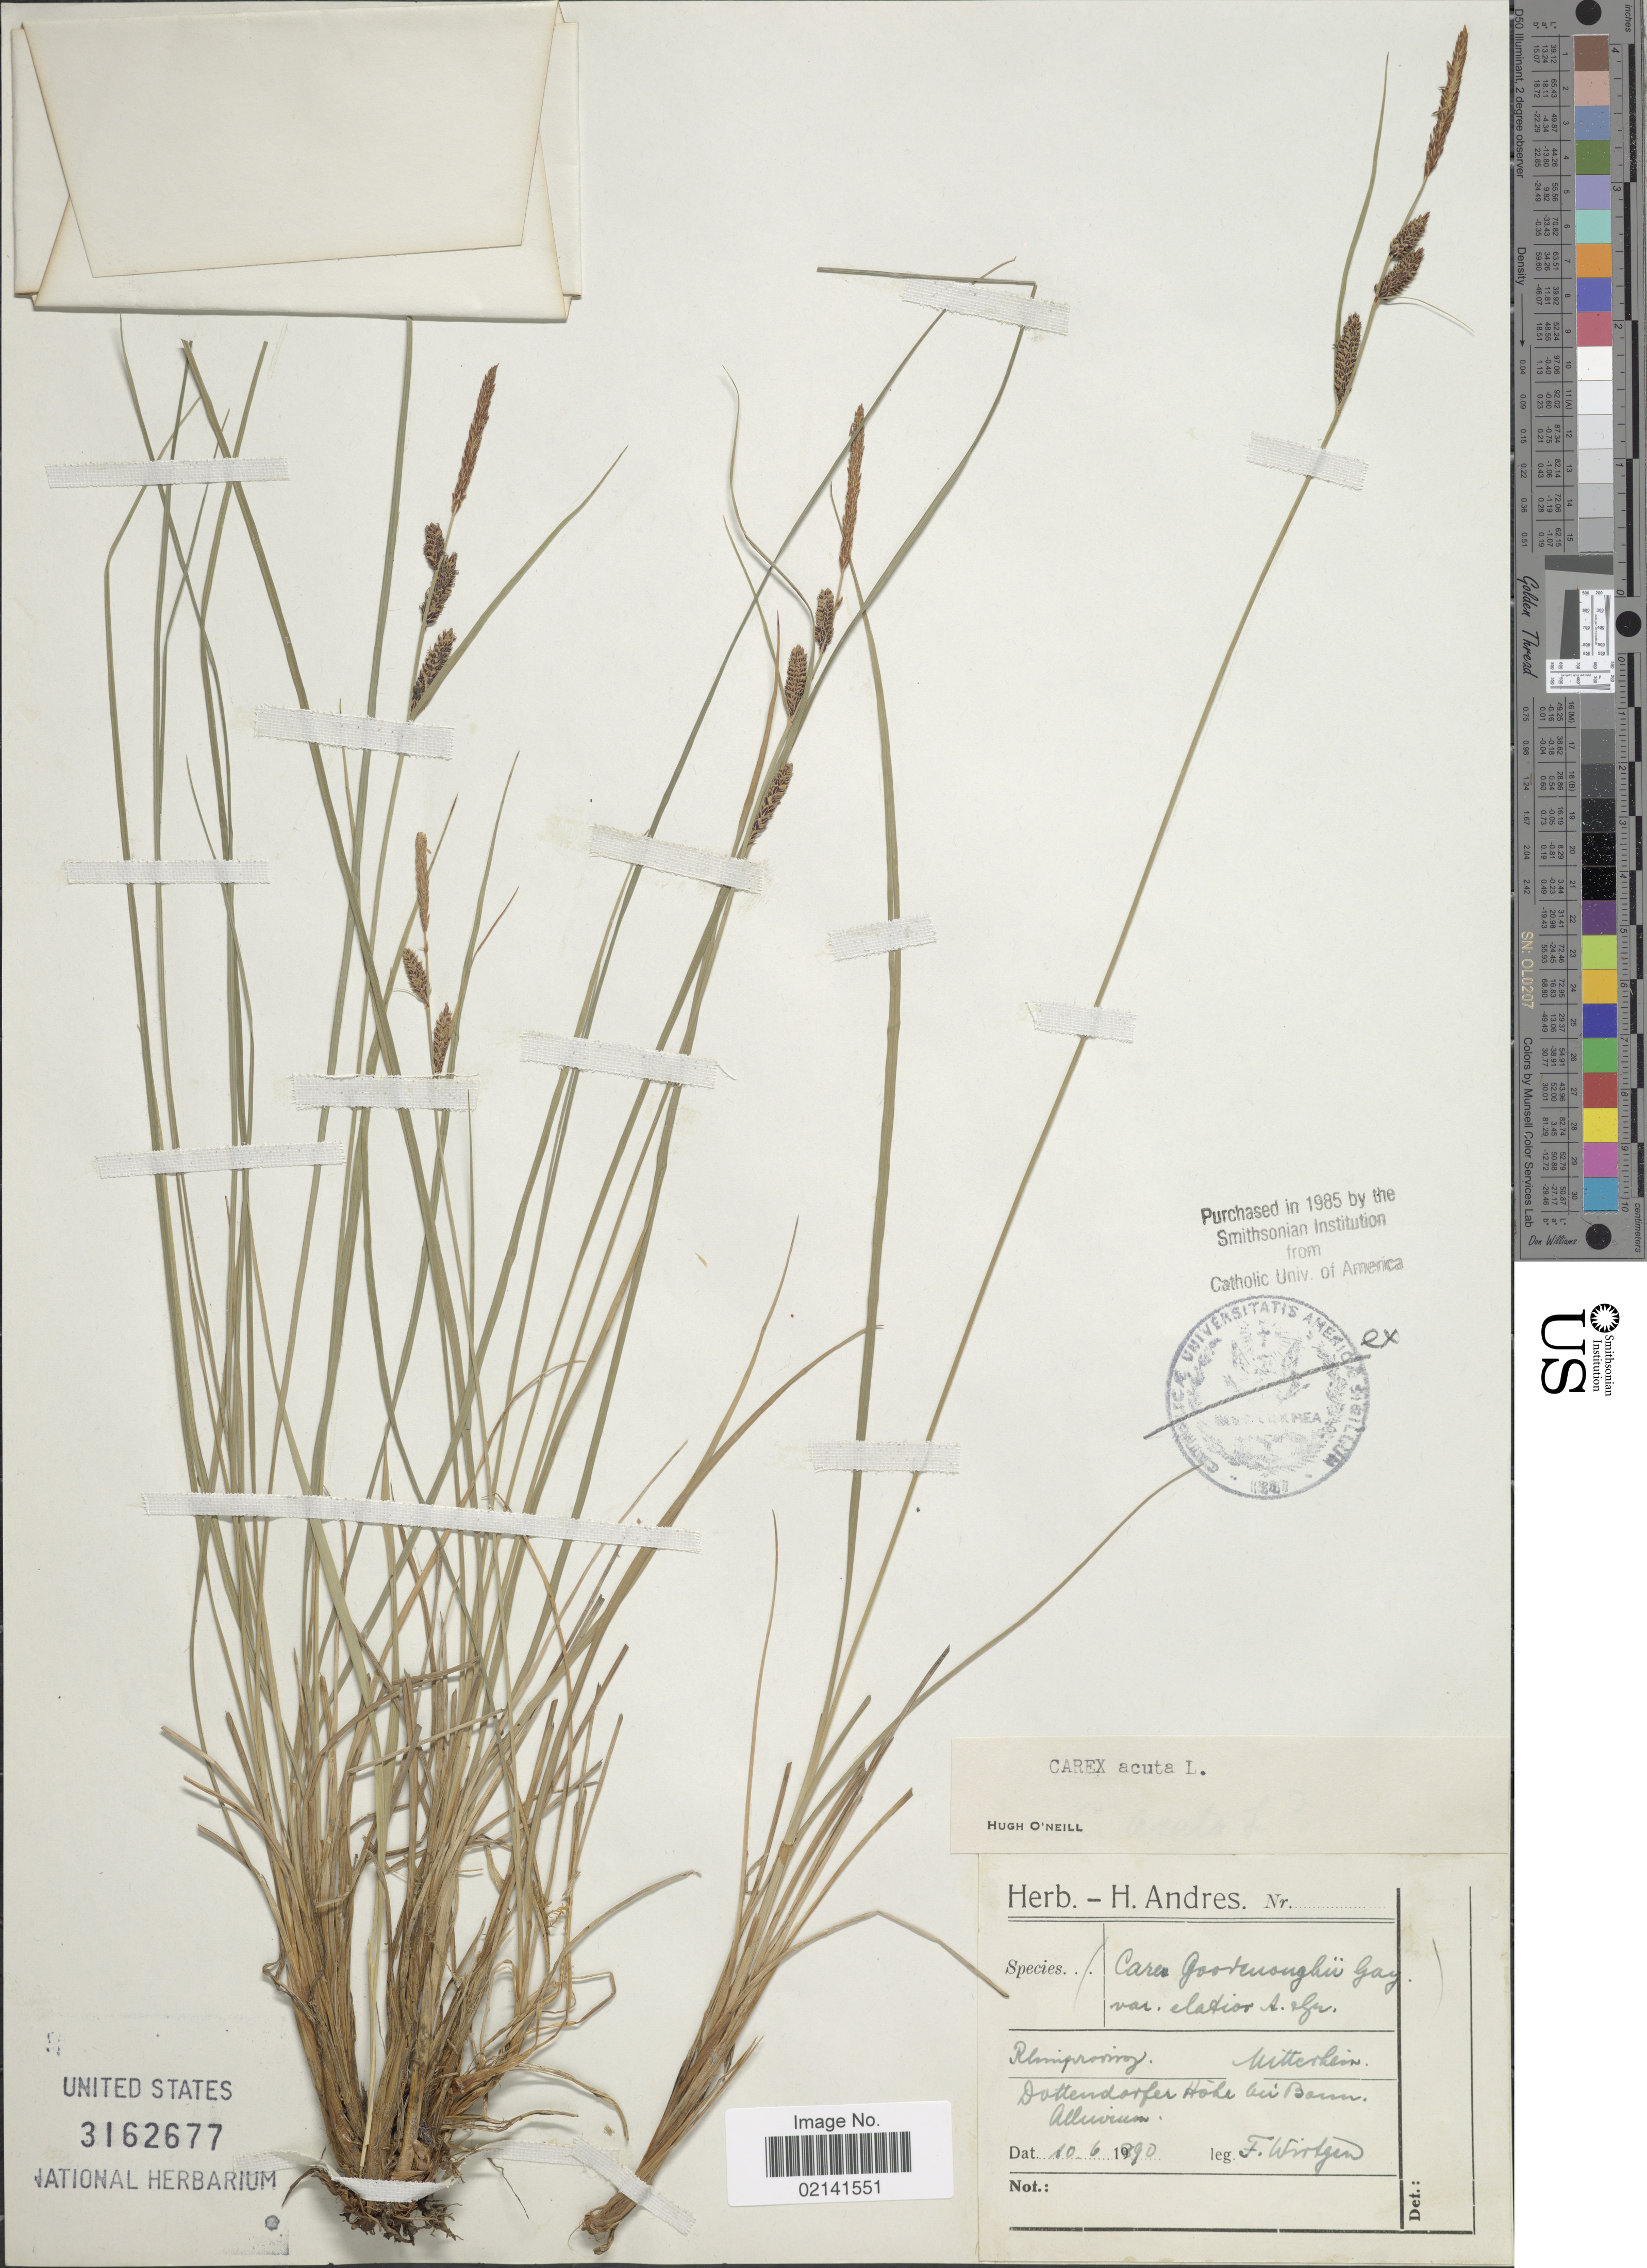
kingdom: Plantae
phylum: Tracheophyta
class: Liliopsida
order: Poales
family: Cyperaceae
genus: Carex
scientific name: Carex acuta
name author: L.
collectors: F. Wirtgen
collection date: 1890-06-10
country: Germany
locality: Rheinprovinz. Witterhein. Dottendorfer Höhe bei Bann.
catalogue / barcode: US 3162677